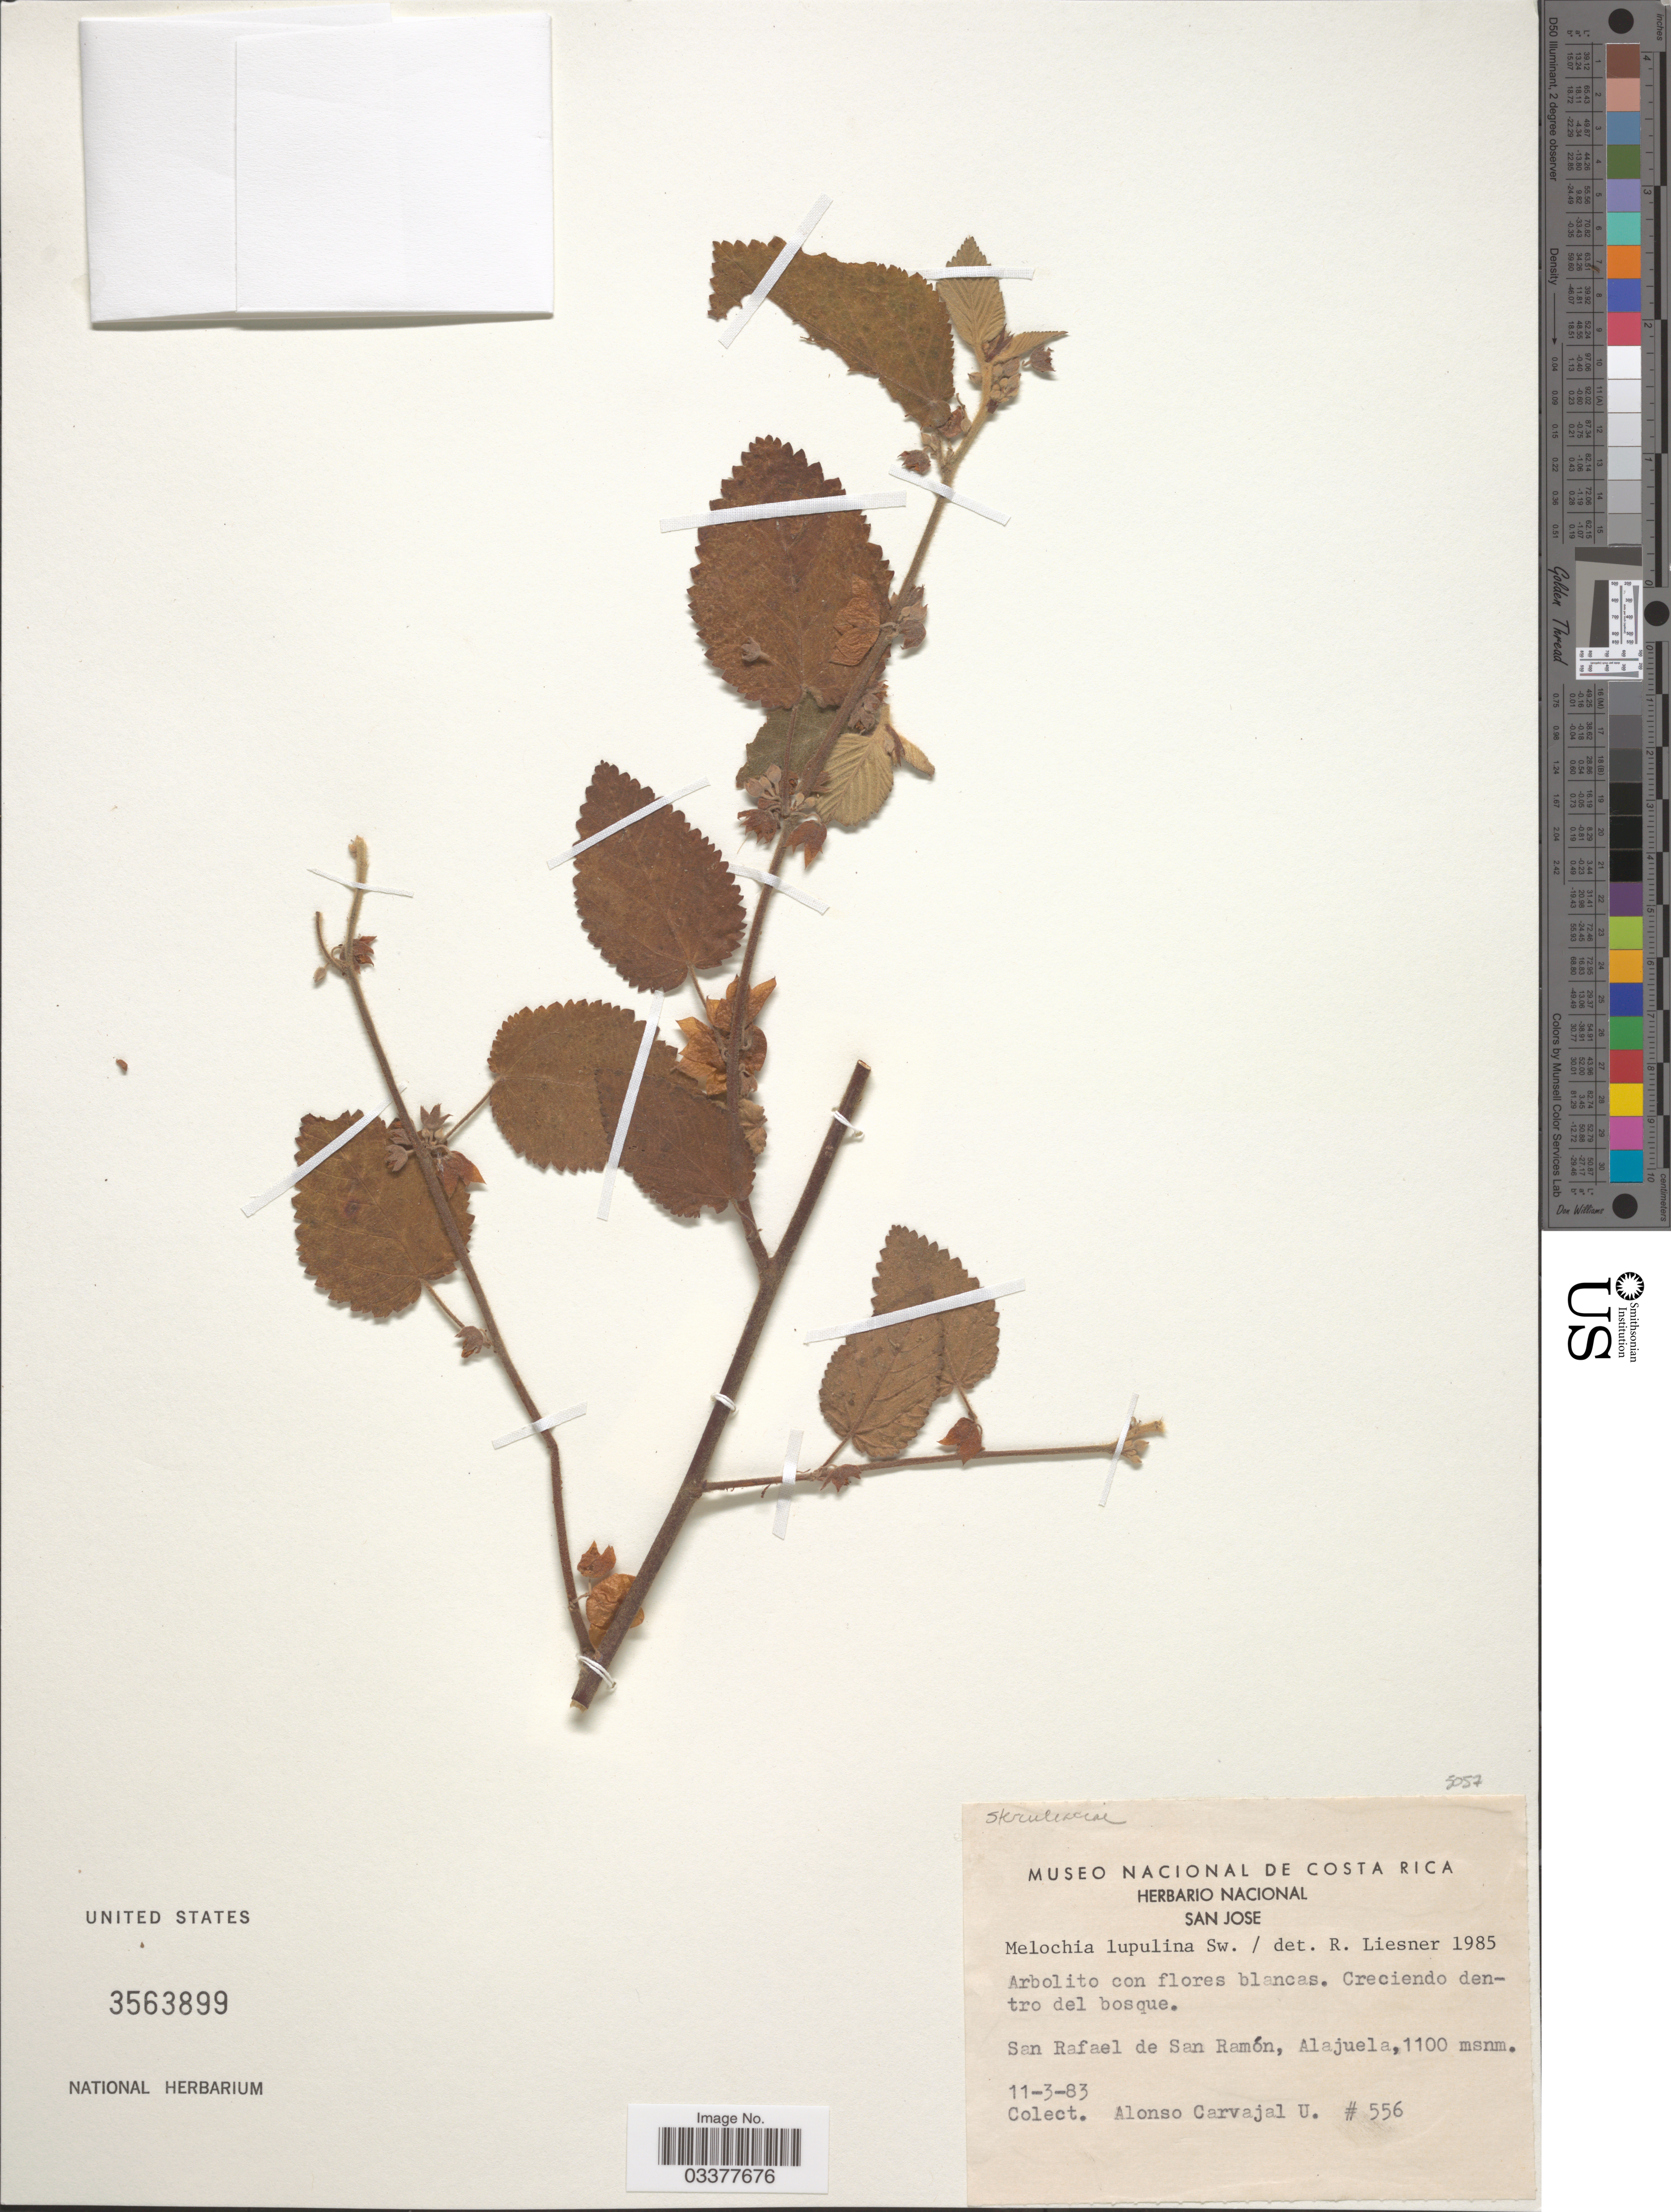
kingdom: Plantae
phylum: Tracheophyta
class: Magnoliopsida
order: Malvales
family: Malvaceae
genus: Melochia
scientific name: Melochia lupulina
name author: Sw.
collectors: A. Carvajal U.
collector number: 556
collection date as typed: Transcribed d/m/y: 11/3/83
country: Costa Rica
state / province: Alajuela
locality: San Rafael de San Ramón.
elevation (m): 1100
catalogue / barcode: US 3563899